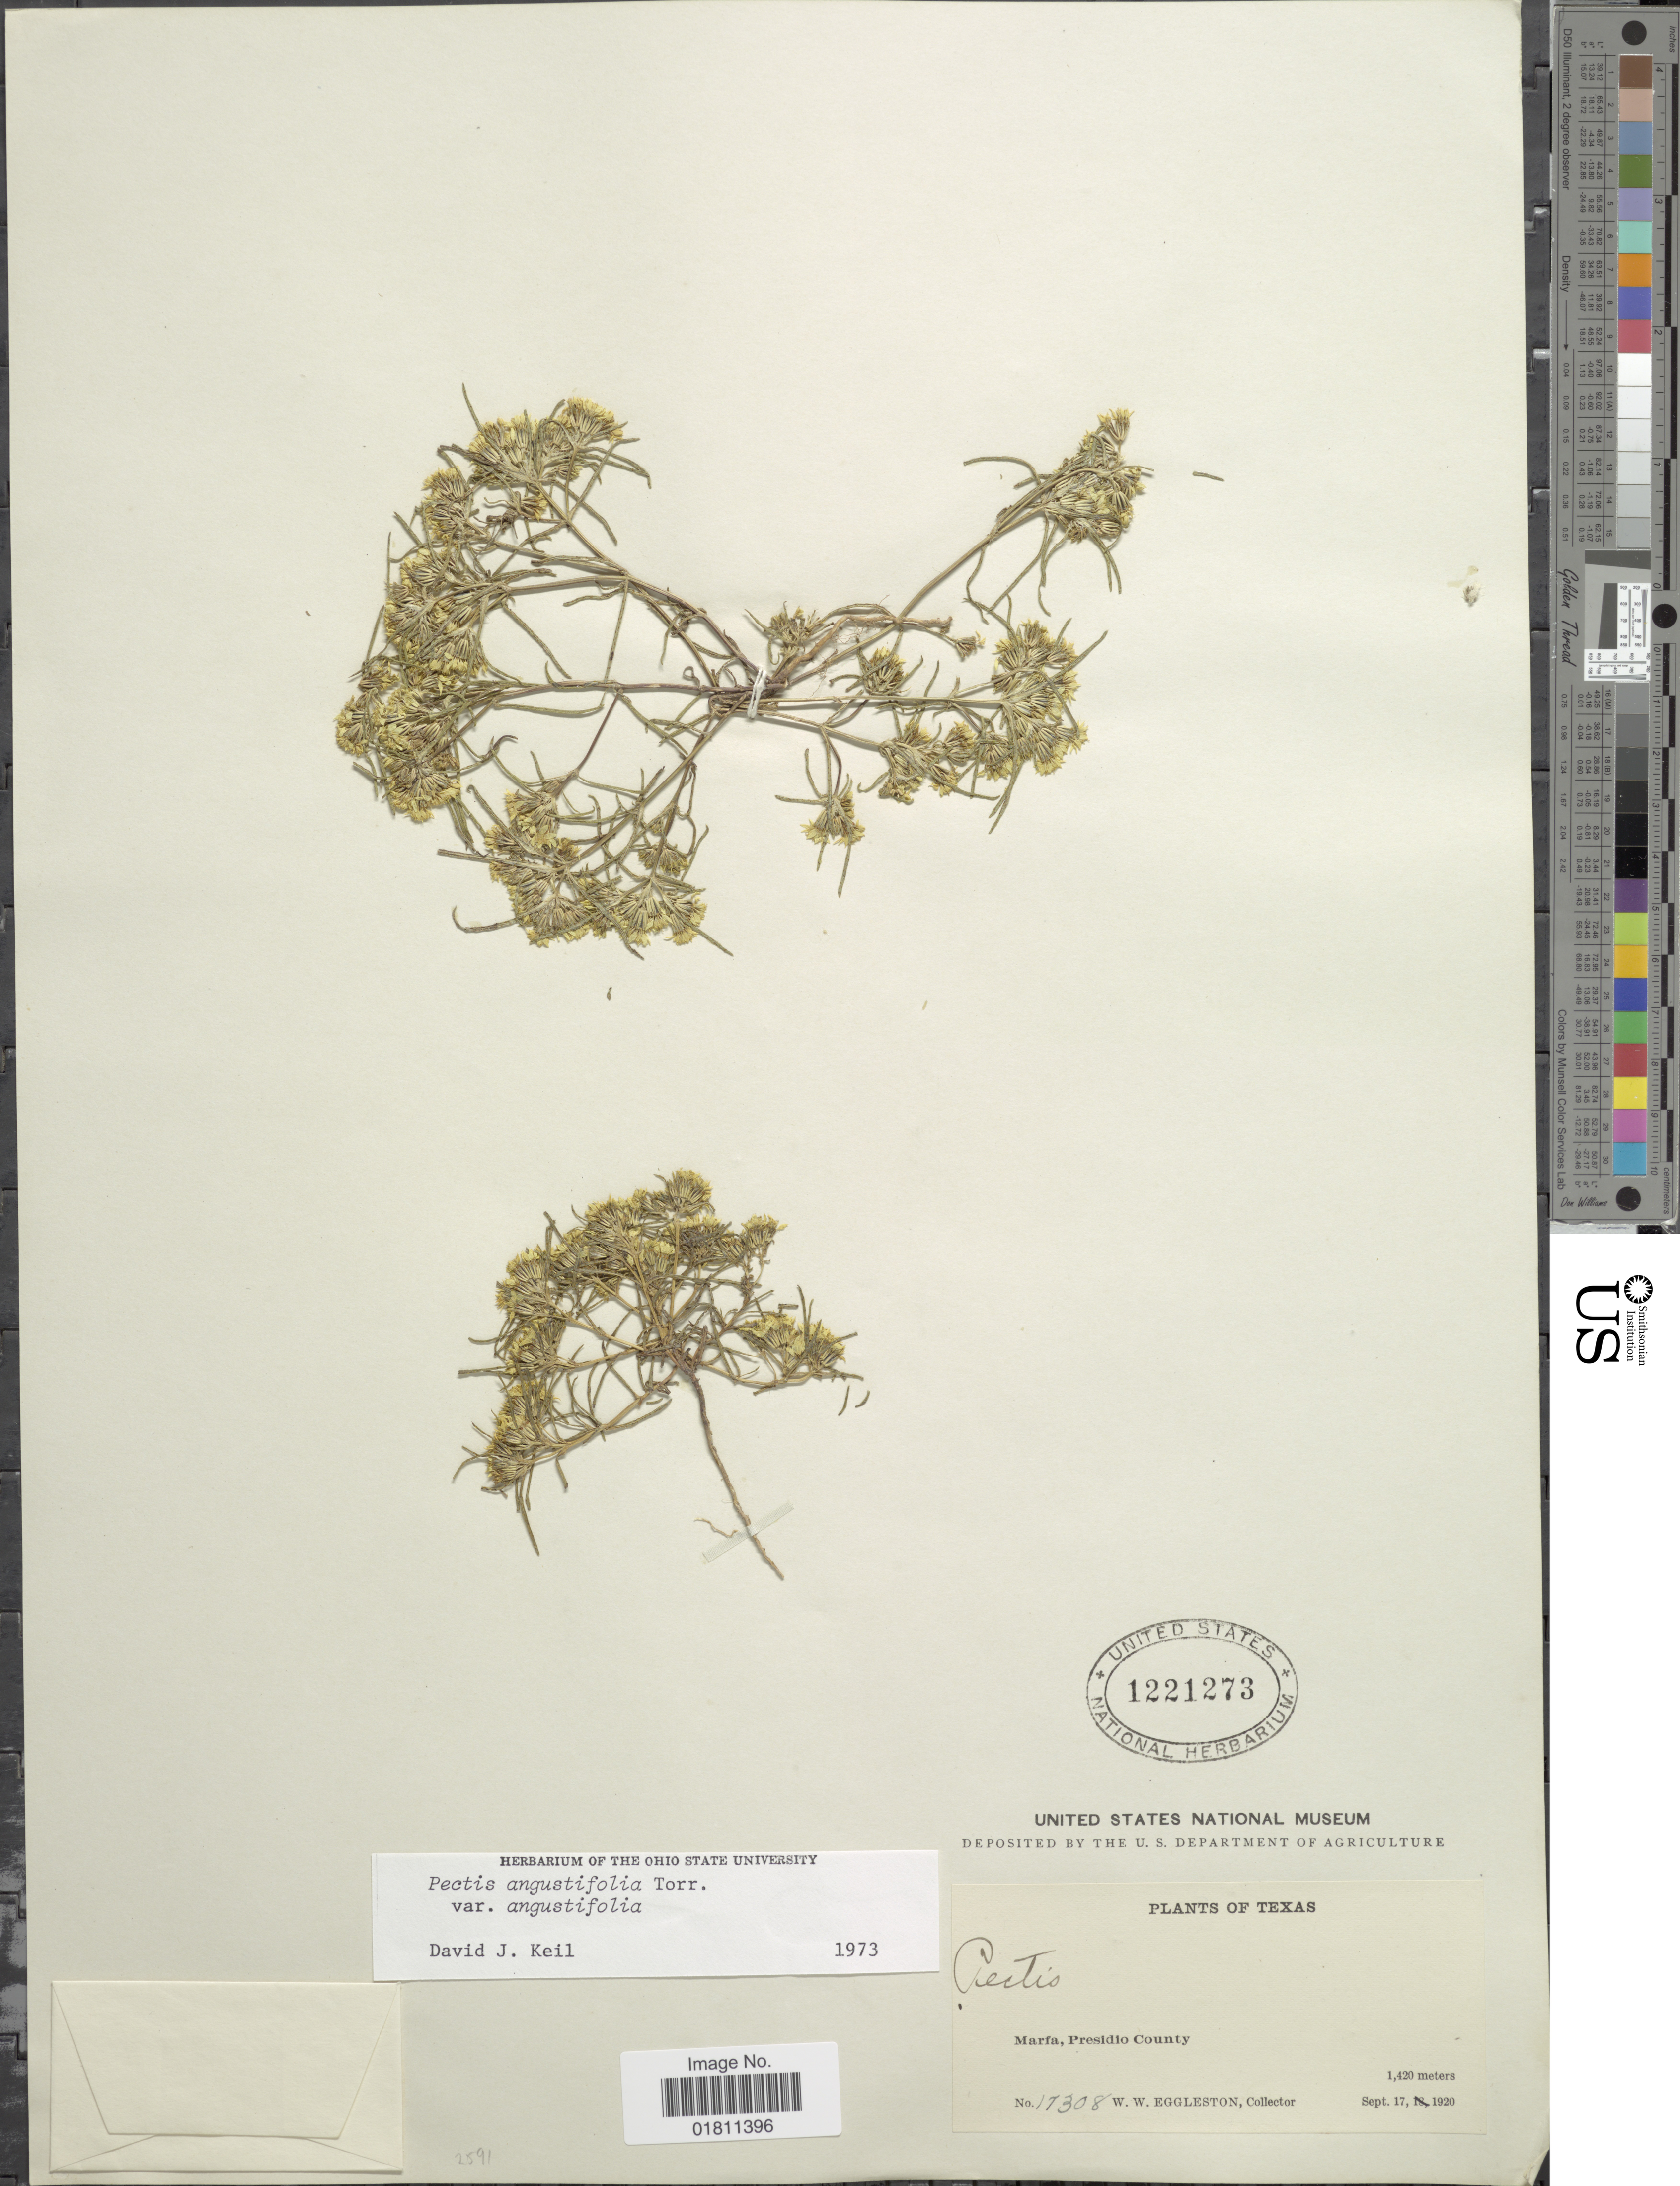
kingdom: Plantae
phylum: Tracheophyta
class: Magnoliopsida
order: Asterales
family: Asteraceae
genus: Pectis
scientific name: Pectis angustifolia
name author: Torr.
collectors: W. W. Eggleston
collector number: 17308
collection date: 1920-09-17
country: United States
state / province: Texas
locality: Texas, Marfa, Presidio County.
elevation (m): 1420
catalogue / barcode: US 1221273